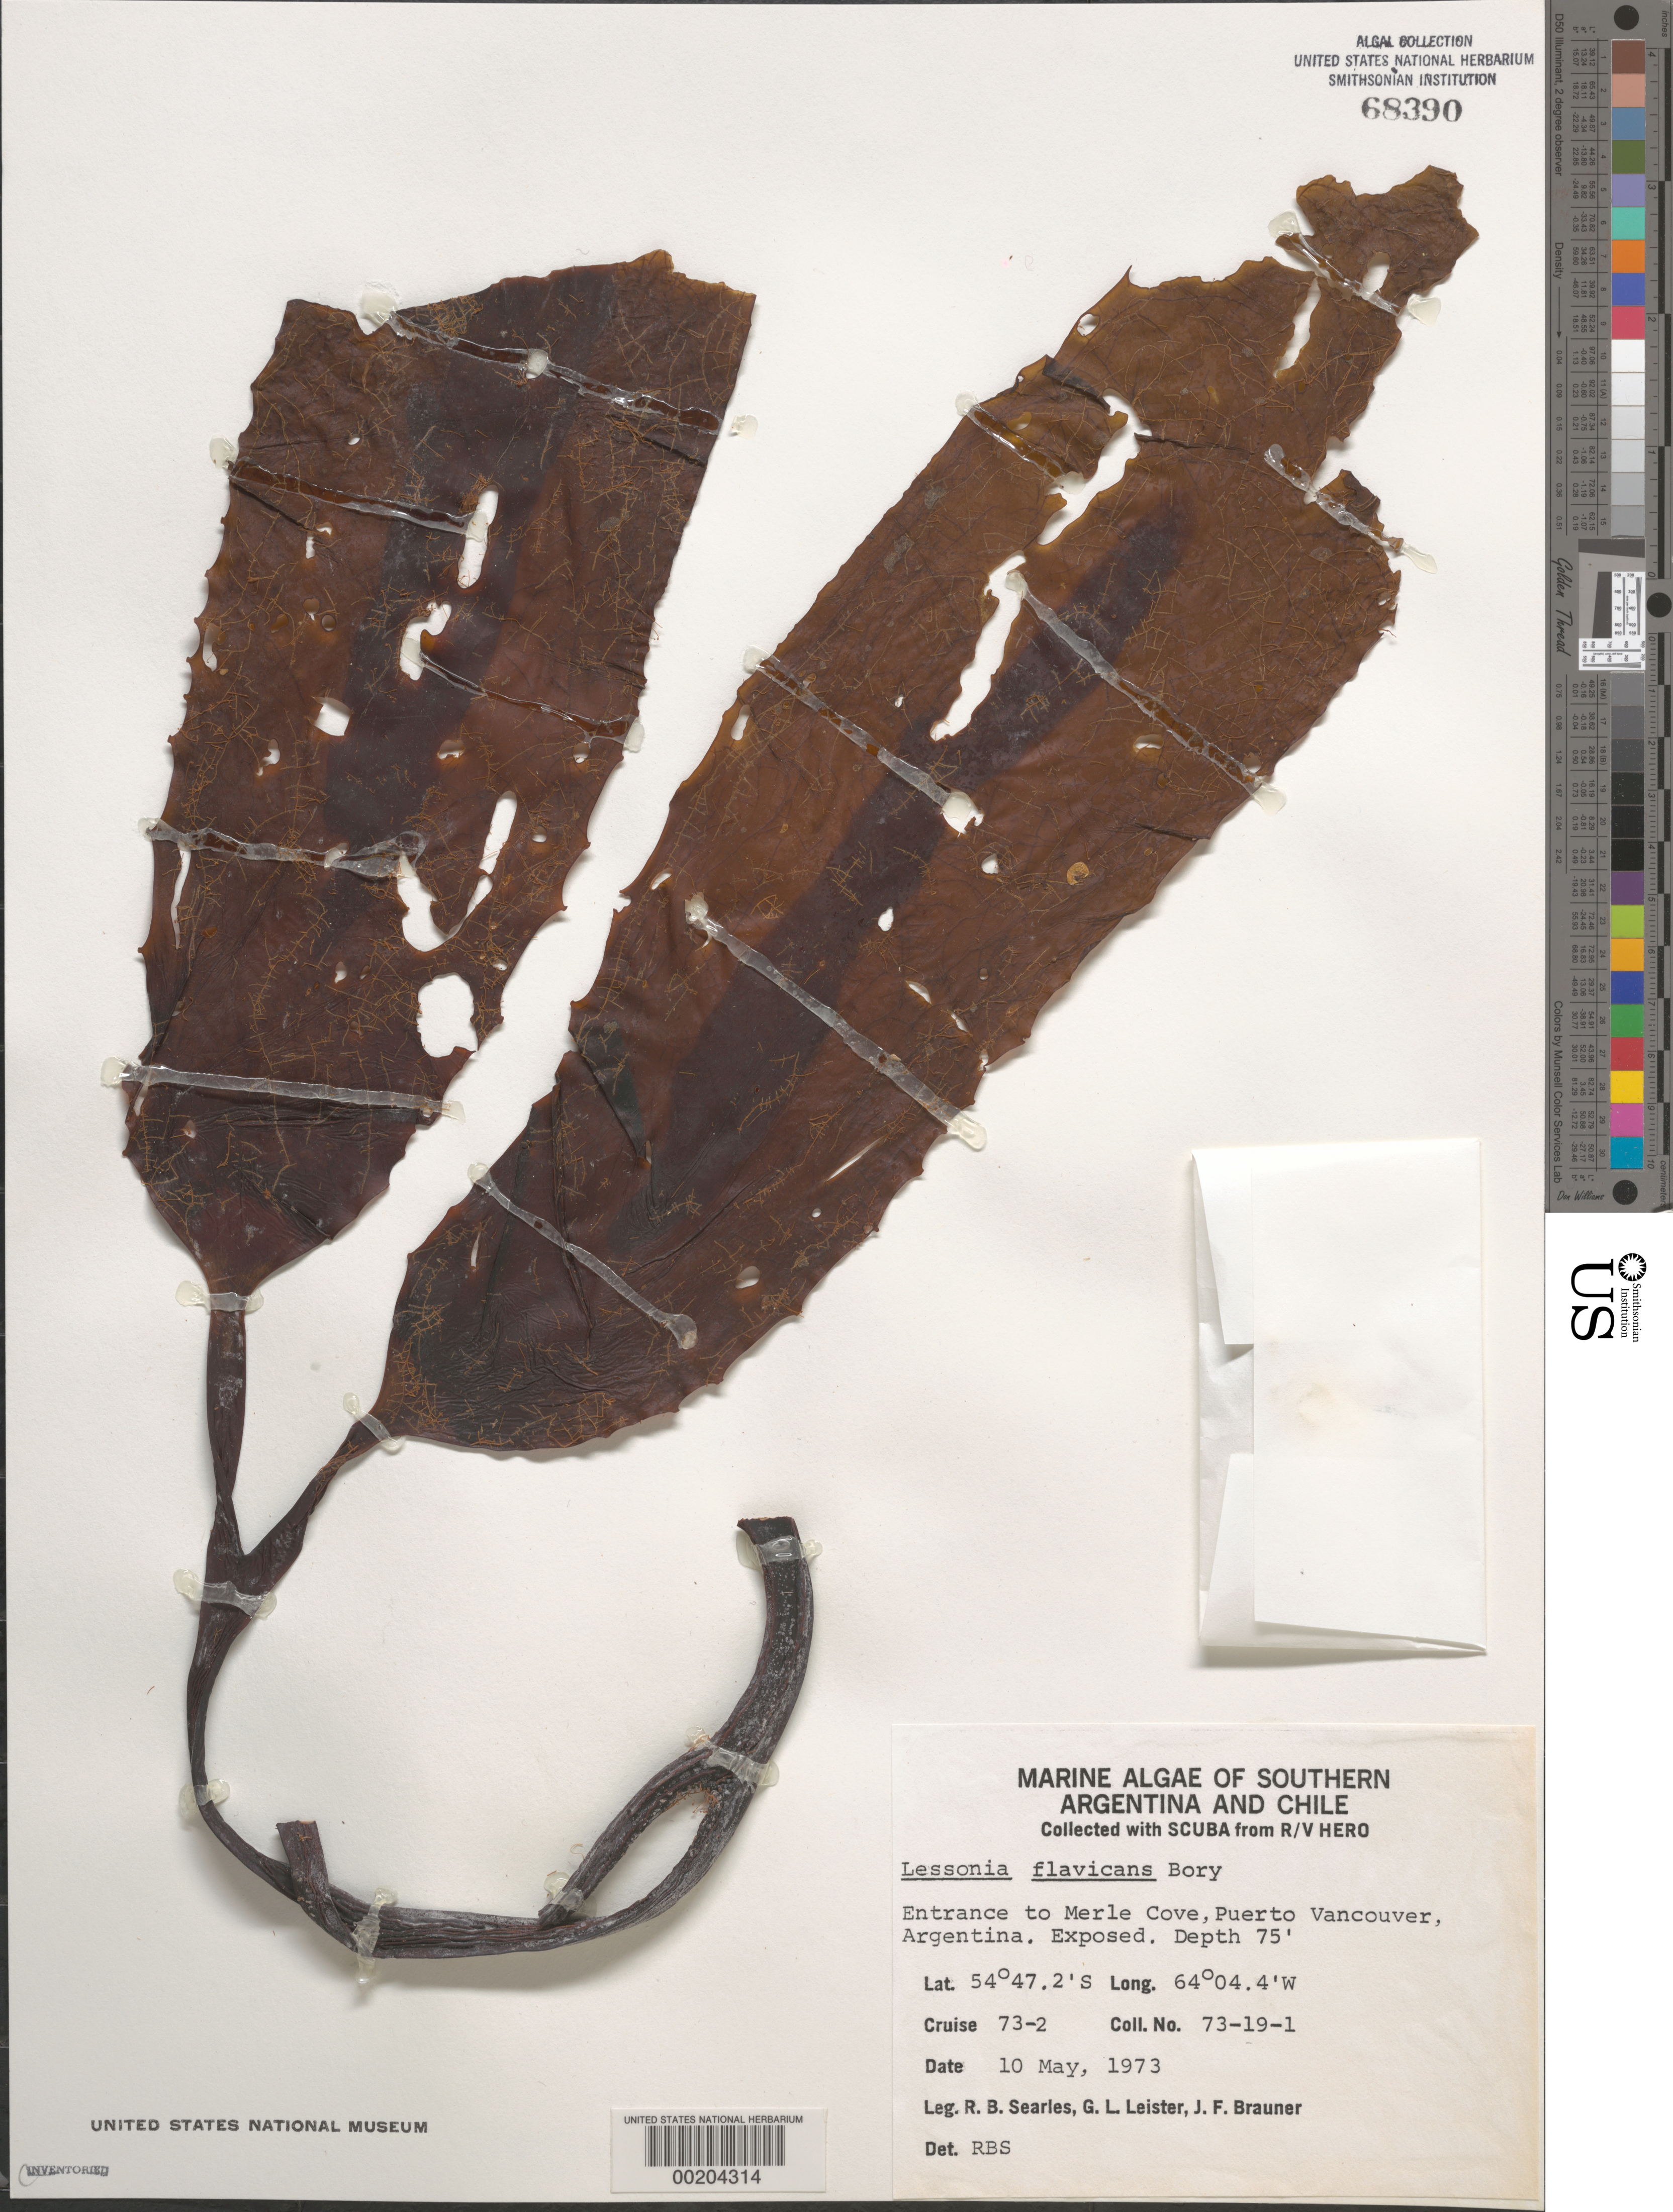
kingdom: Chromista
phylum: Ochrophyta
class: Phaeophyceae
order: Laminariales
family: Lessoniaceae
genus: Lessonia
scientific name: Lessonia flavicans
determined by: Searles, R. B.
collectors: R. Searles, G. Leister & J. F. Brauner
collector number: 73-19-1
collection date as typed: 10 May 1973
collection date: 1973-05-10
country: Argentina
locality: Merle Cove entrance, Puerto Vancouver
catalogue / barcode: US 68390